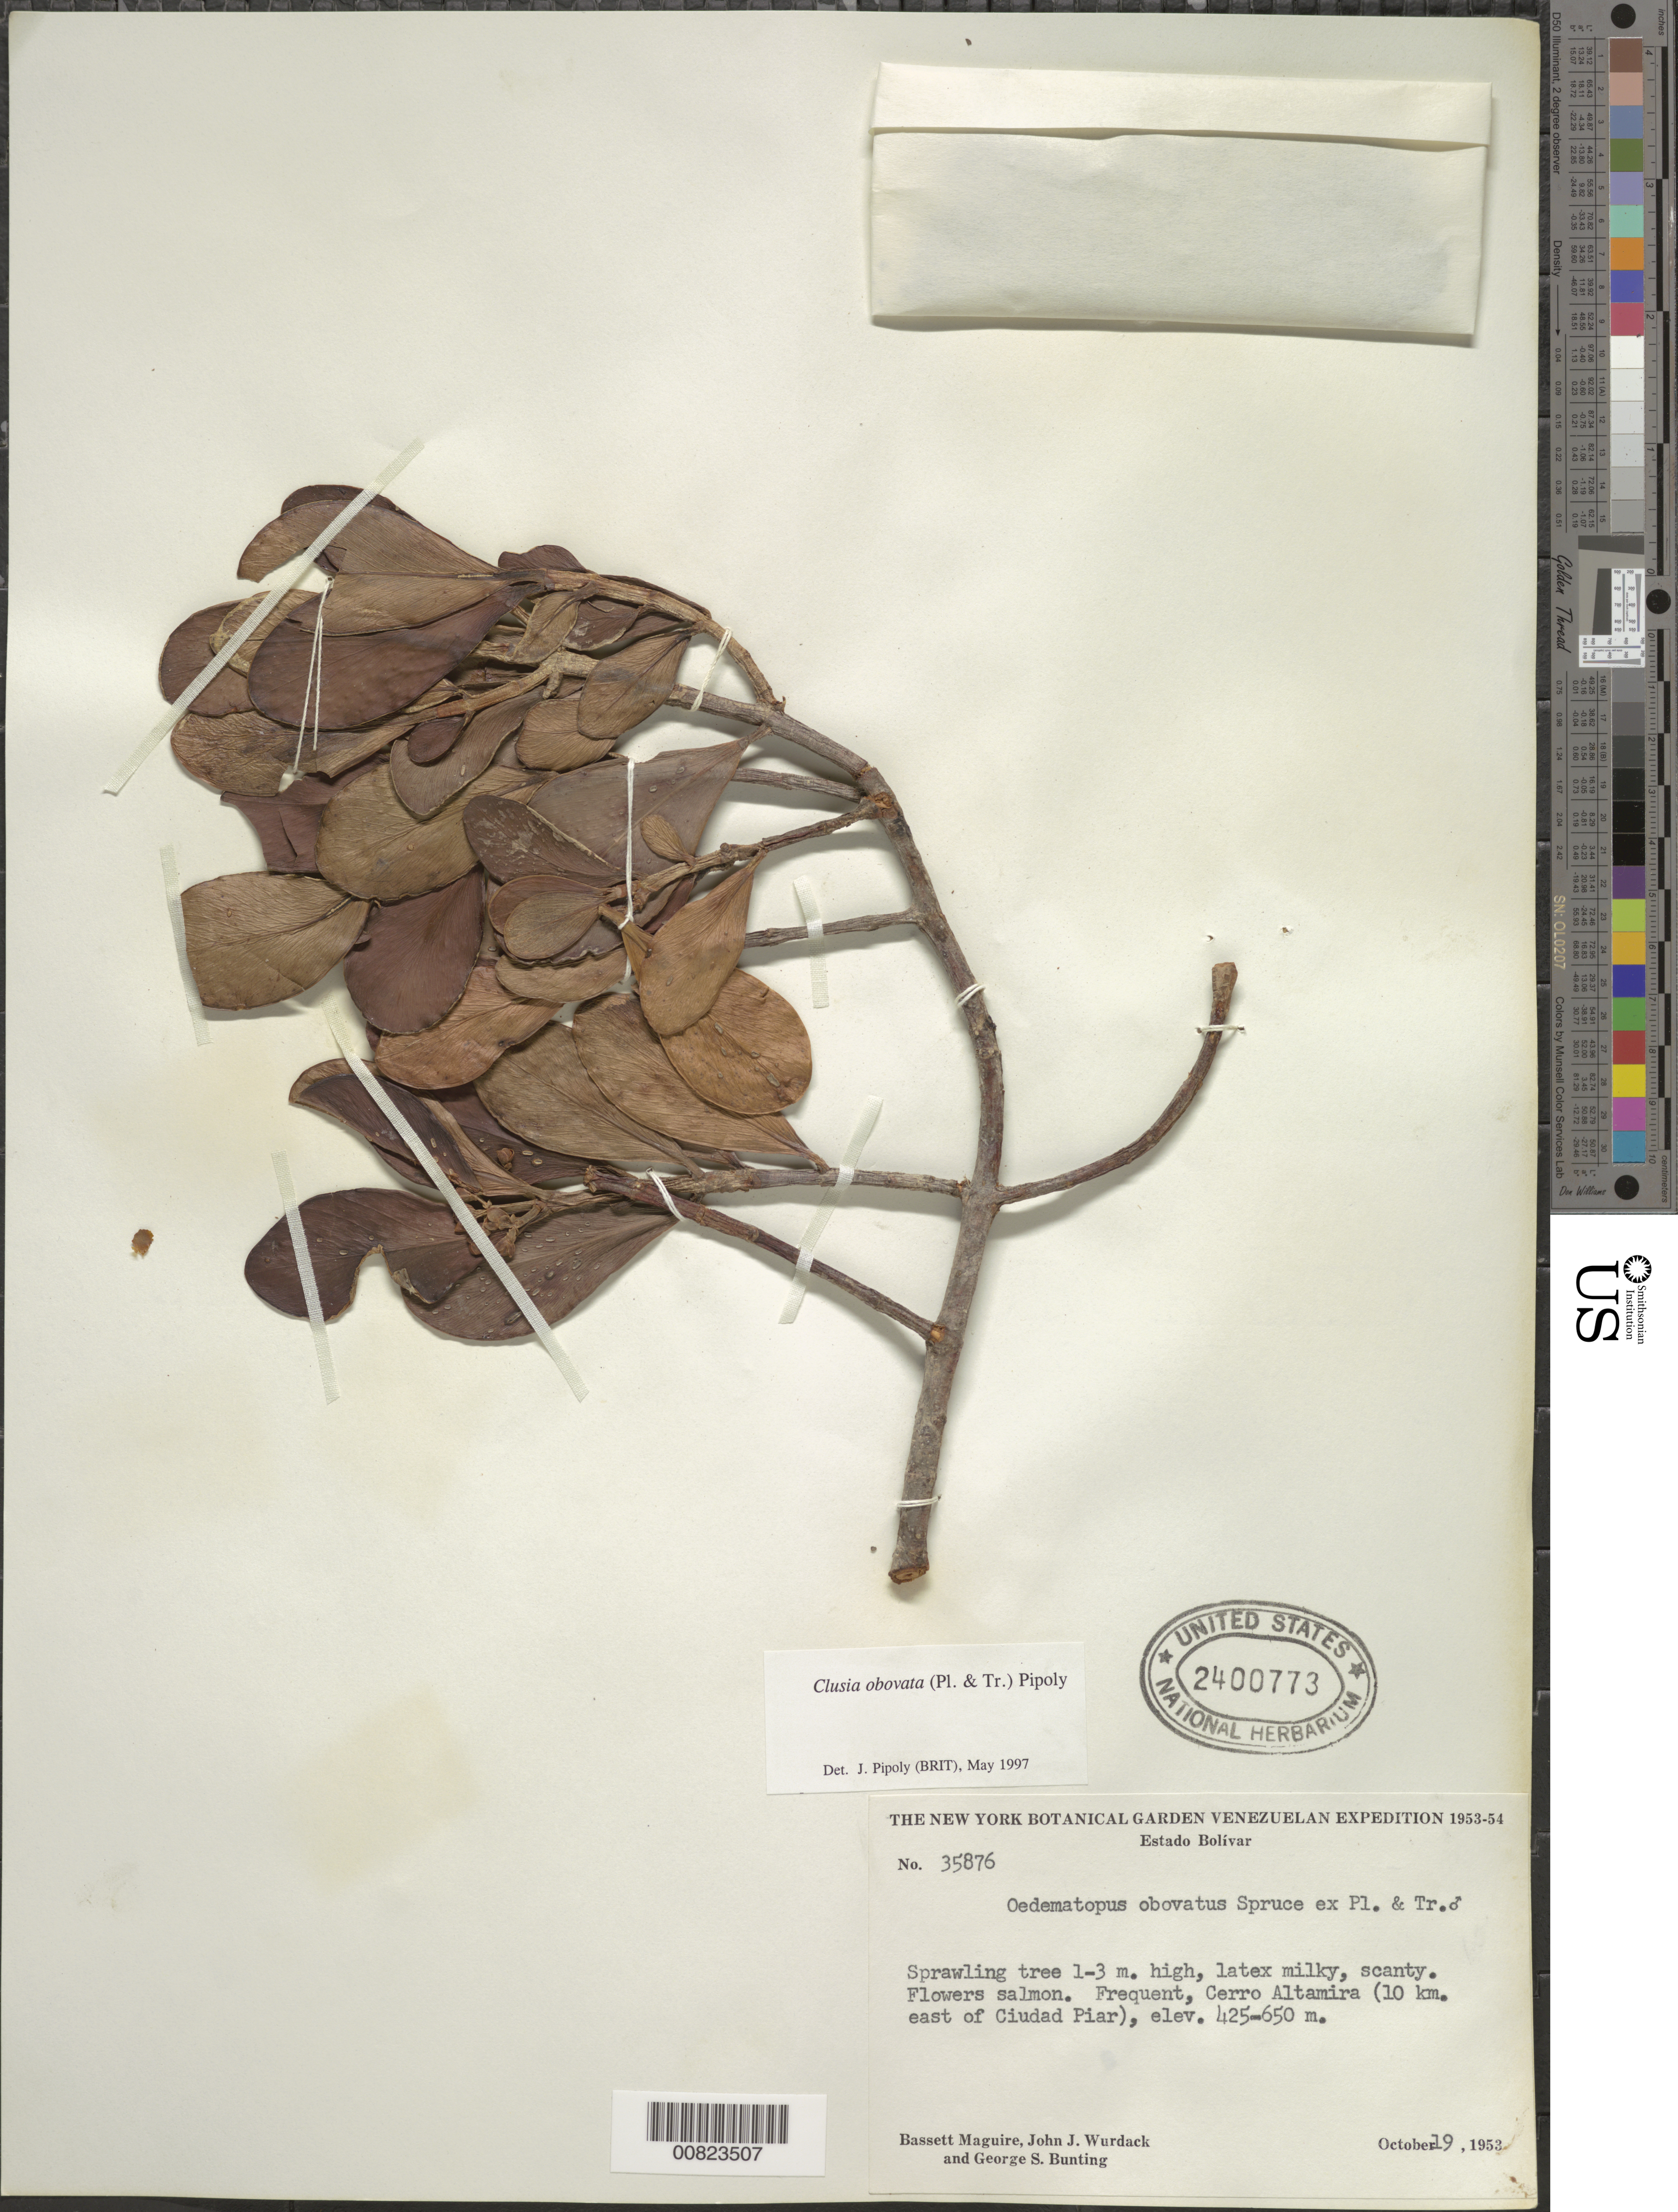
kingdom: Plantae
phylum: Tracheophyta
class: Magnoliopsida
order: Malpighiales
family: Clusiaceae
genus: Clusia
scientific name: Clusia obovata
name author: (Spruce ex Planch. & Triana) Pipoly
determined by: Pipoly, J. J., III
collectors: B. Maguire, J. J. Wurdack & G. S. Bunting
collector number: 35876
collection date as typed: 19-Oct-53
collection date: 1953-10-19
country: Venezuela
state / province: Bolívar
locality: Cerro Altamira, 10 km E of Ciudad Piar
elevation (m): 425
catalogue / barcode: US 2400773